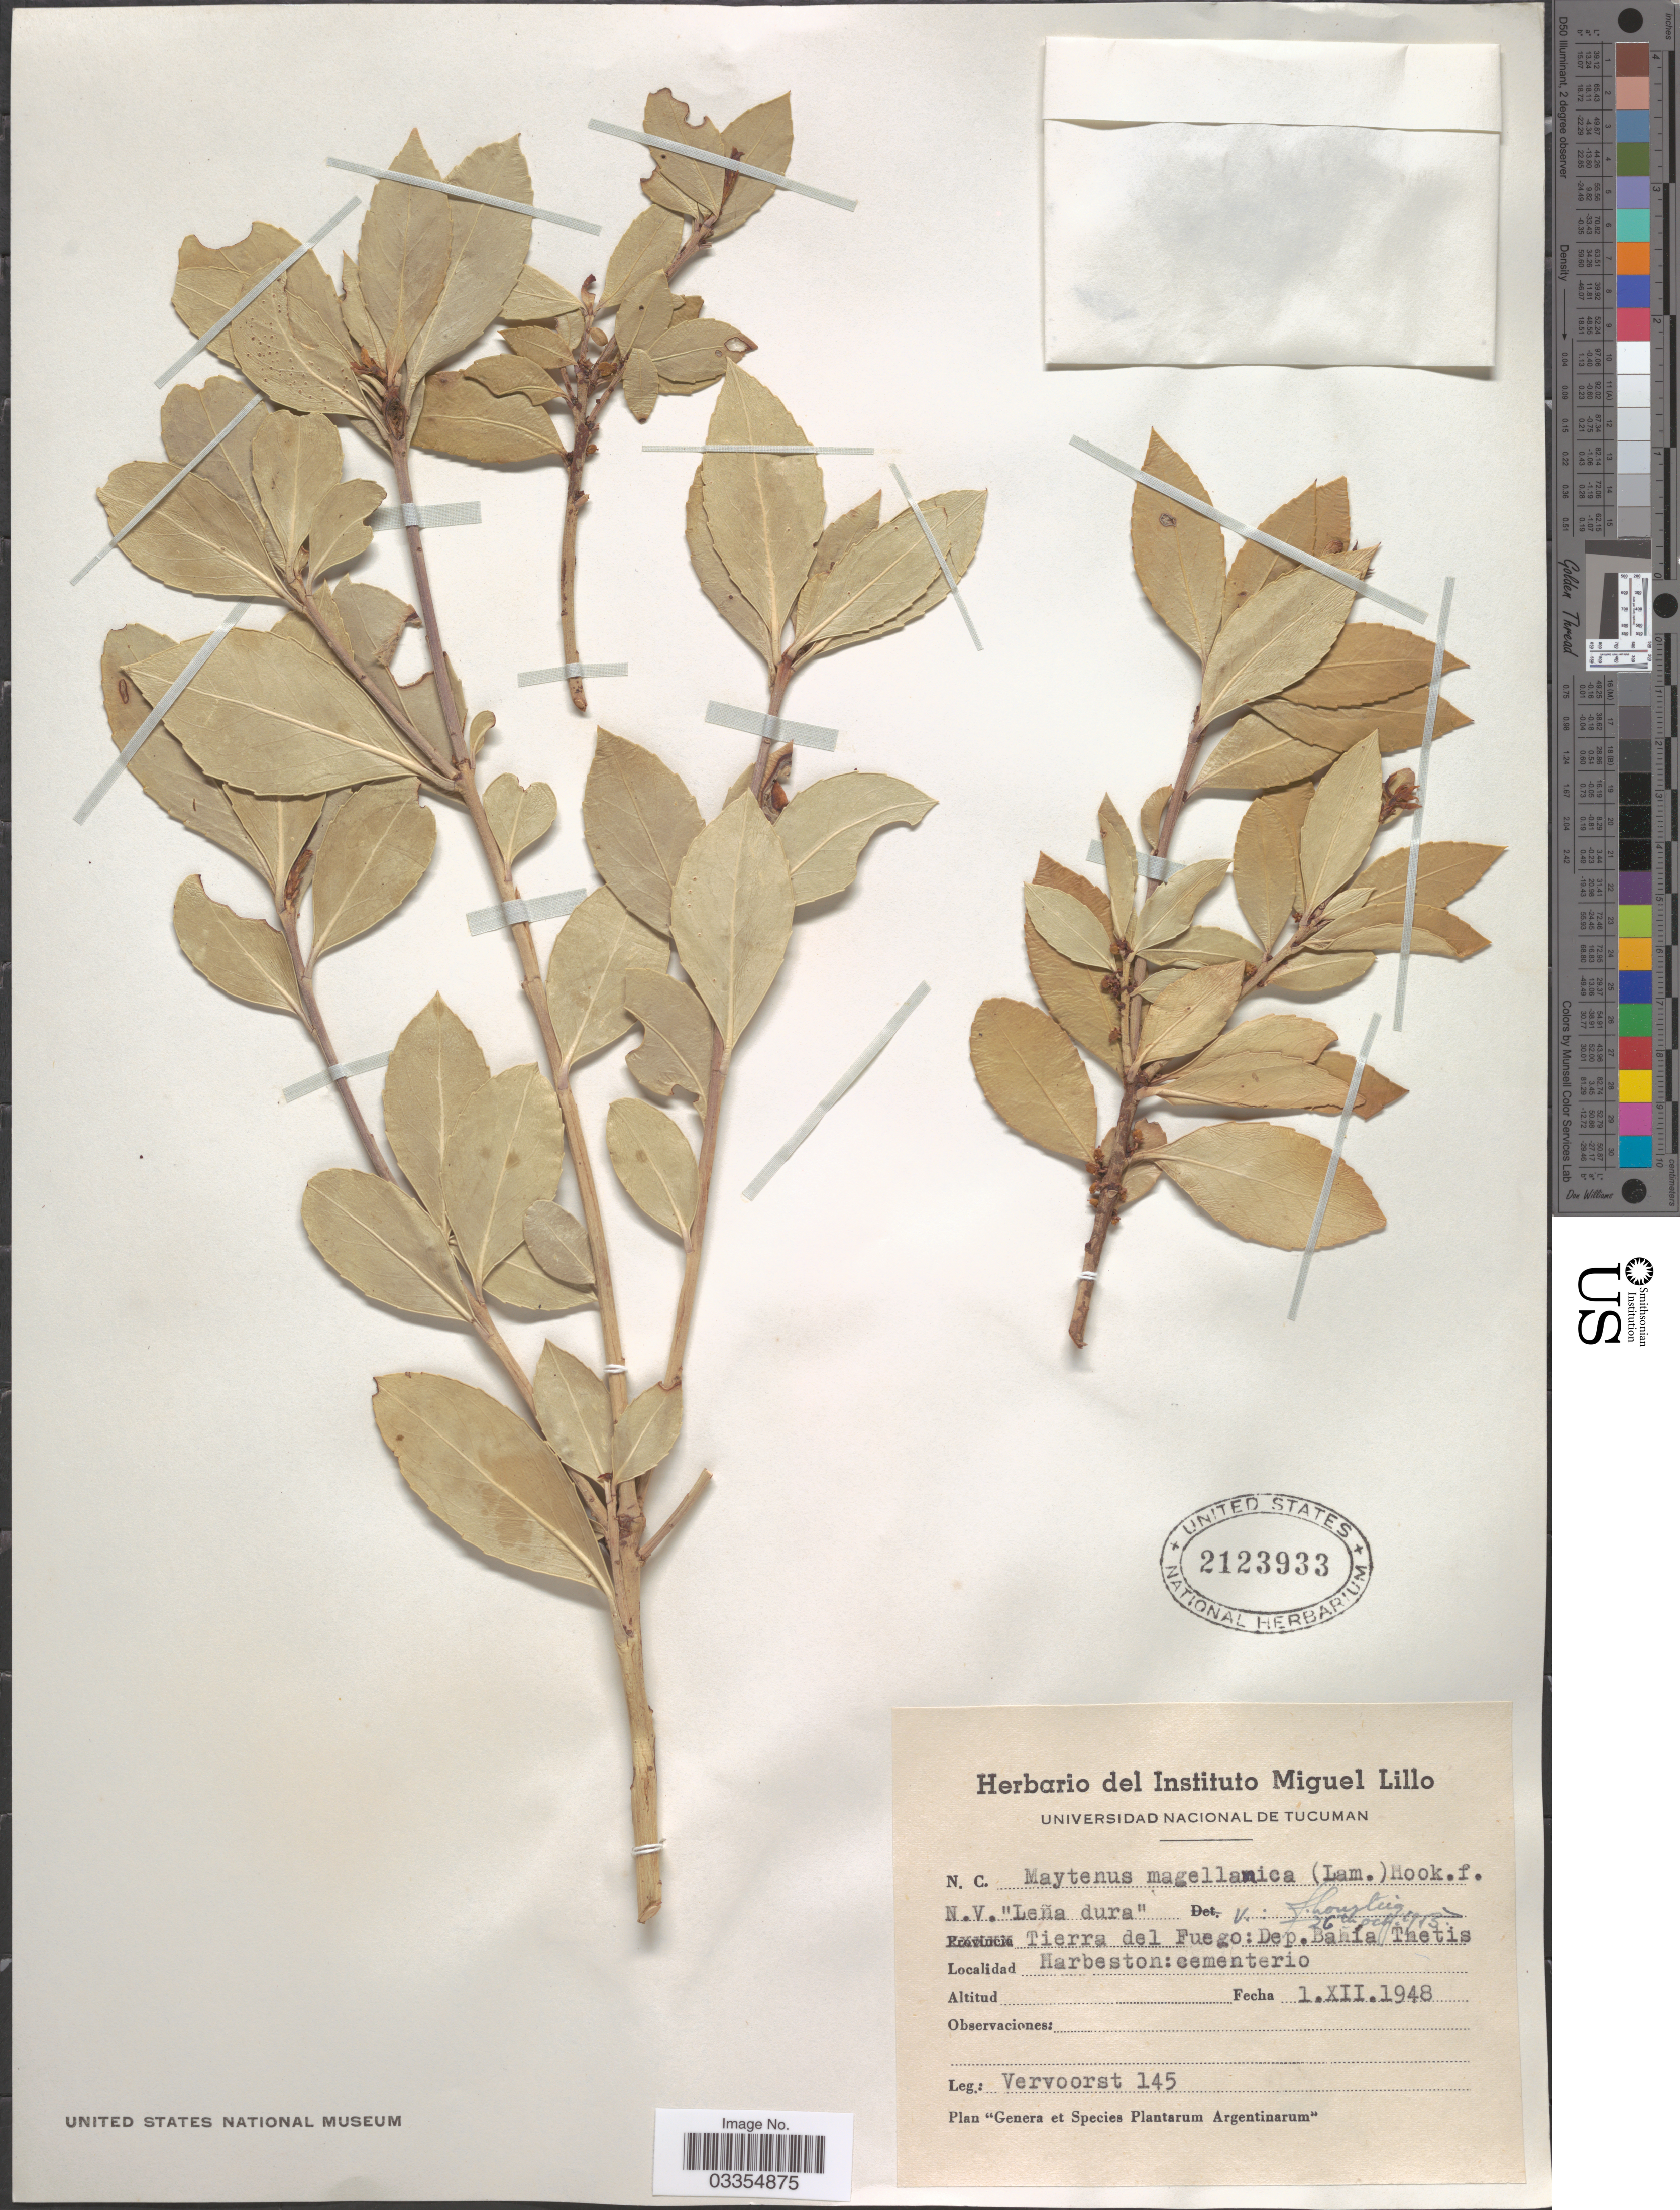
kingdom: Plantae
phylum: Tracheophyta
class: Magnoliopsida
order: Celastrales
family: Celastraceae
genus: Maytenus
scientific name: Maytenus magellanica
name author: (Lam.) Hook. f.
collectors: Vervoorst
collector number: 145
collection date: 1948-12-01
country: Argentina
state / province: Tierra del Fuego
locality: Dep. Bahía Thetis Harbeston: cementerio.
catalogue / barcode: US 2123933